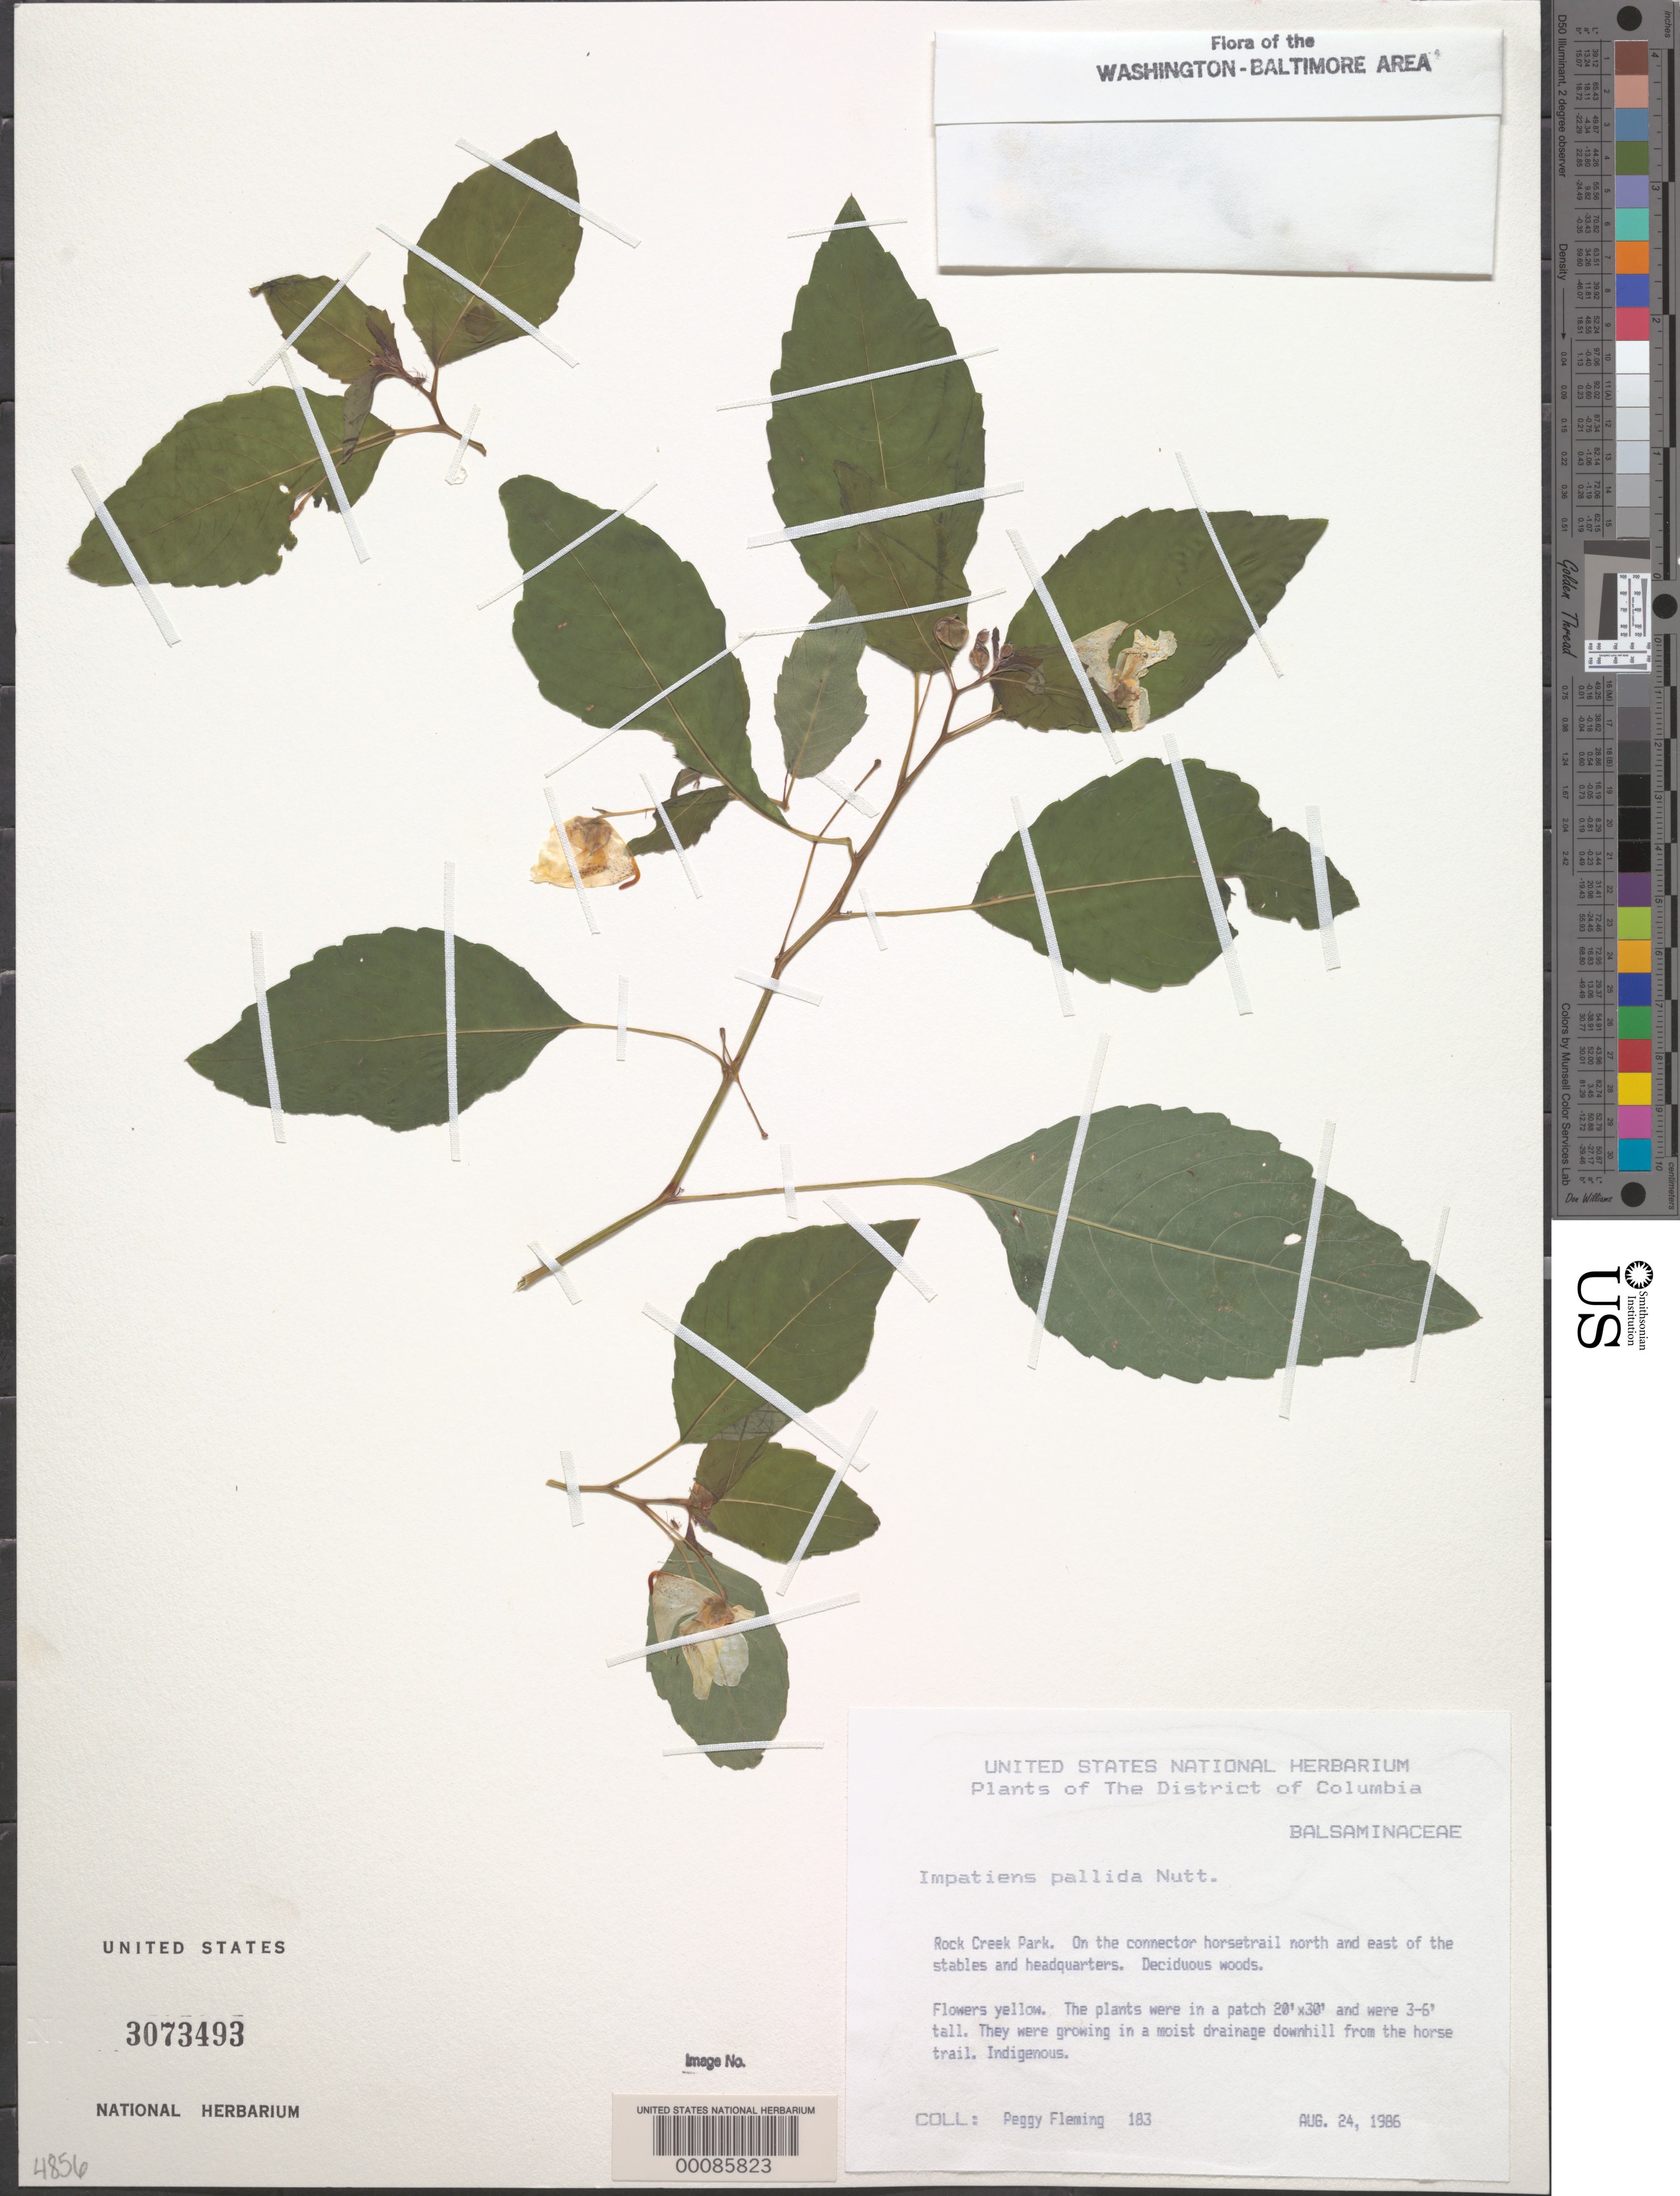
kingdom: Plantae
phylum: Tracheophyta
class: Magnoliopsida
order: Ericales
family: Balsaminaceae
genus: Impatiens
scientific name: Impatiens pallida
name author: Nutt.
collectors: P. Fleming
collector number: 183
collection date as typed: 24 Aug 1986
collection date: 1986-08-24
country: United States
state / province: District of Columbia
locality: The Stables and Headquarters.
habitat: Deciduous woods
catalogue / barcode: US 3073493